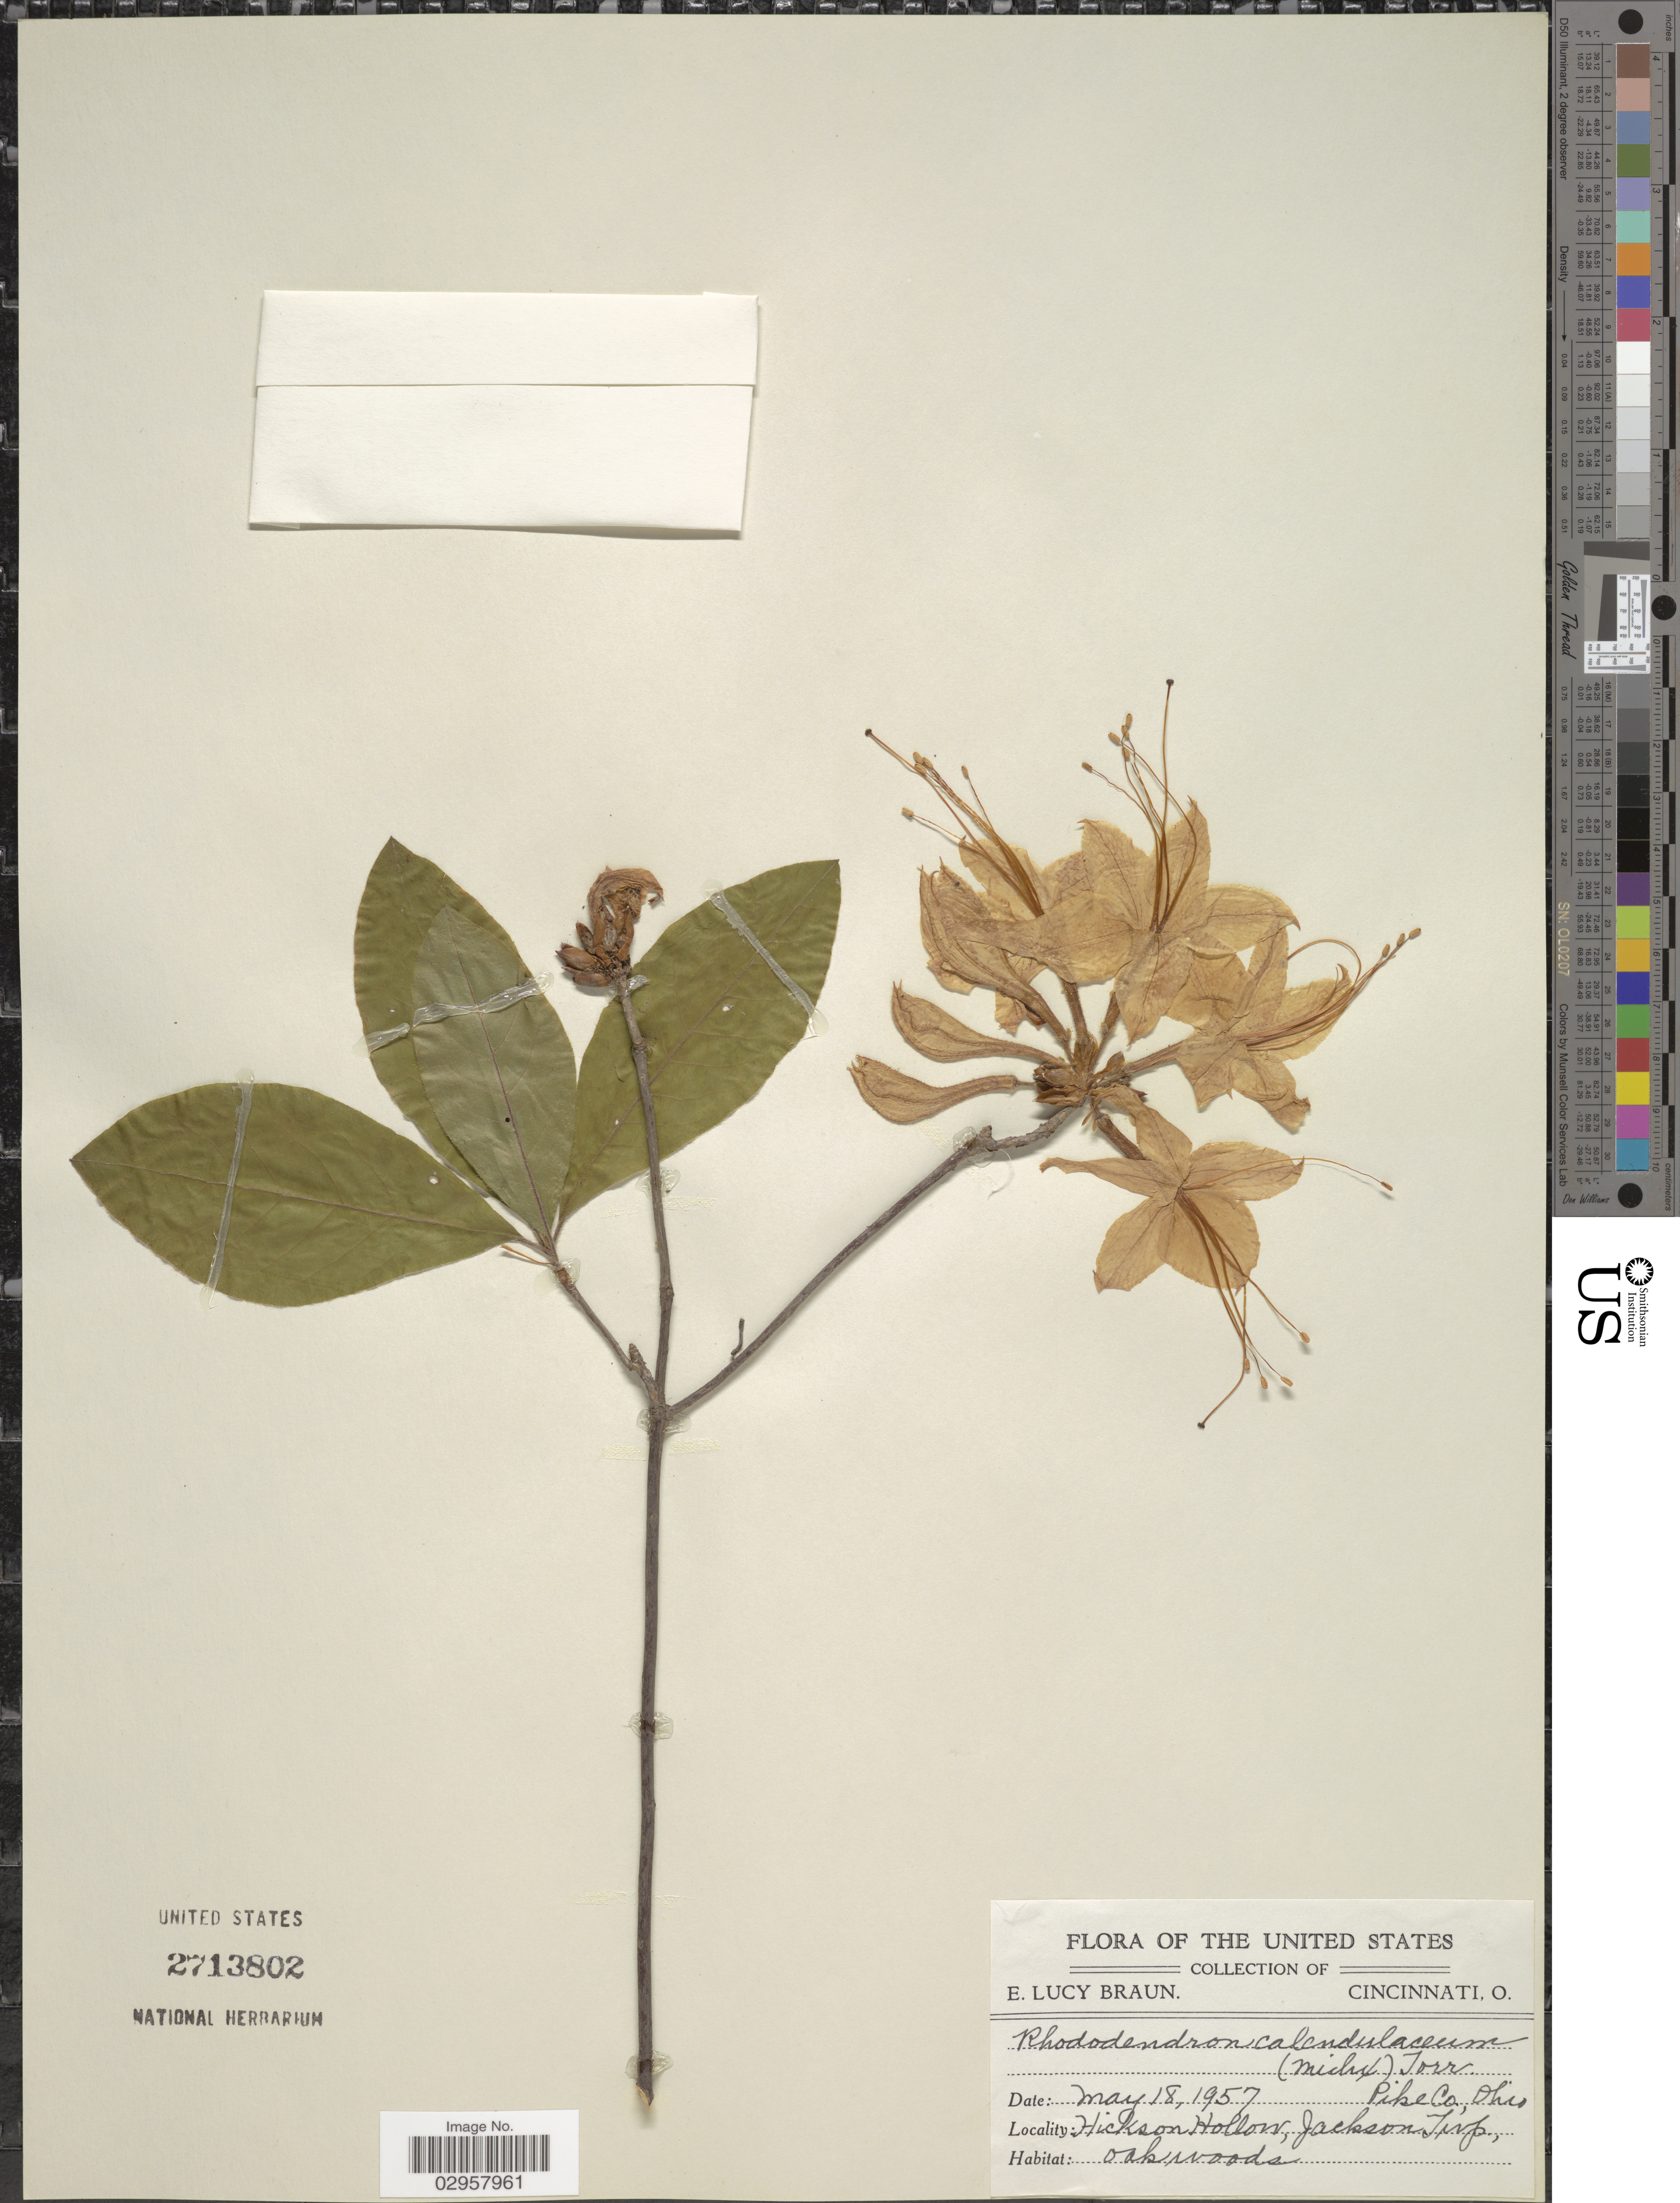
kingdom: Plantae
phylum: Tracheophyta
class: Magnoliopsida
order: Ericales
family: Ericaceae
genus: Rhododendron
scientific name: Rhododendron calendulaceum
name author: (Michx.) Torr.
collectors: E. L. Braun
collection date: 1957-05-18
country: United States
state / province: Ohio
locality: Hickinson Hollow, Jackson Twp, Pike Co.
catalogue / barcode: US 2713802